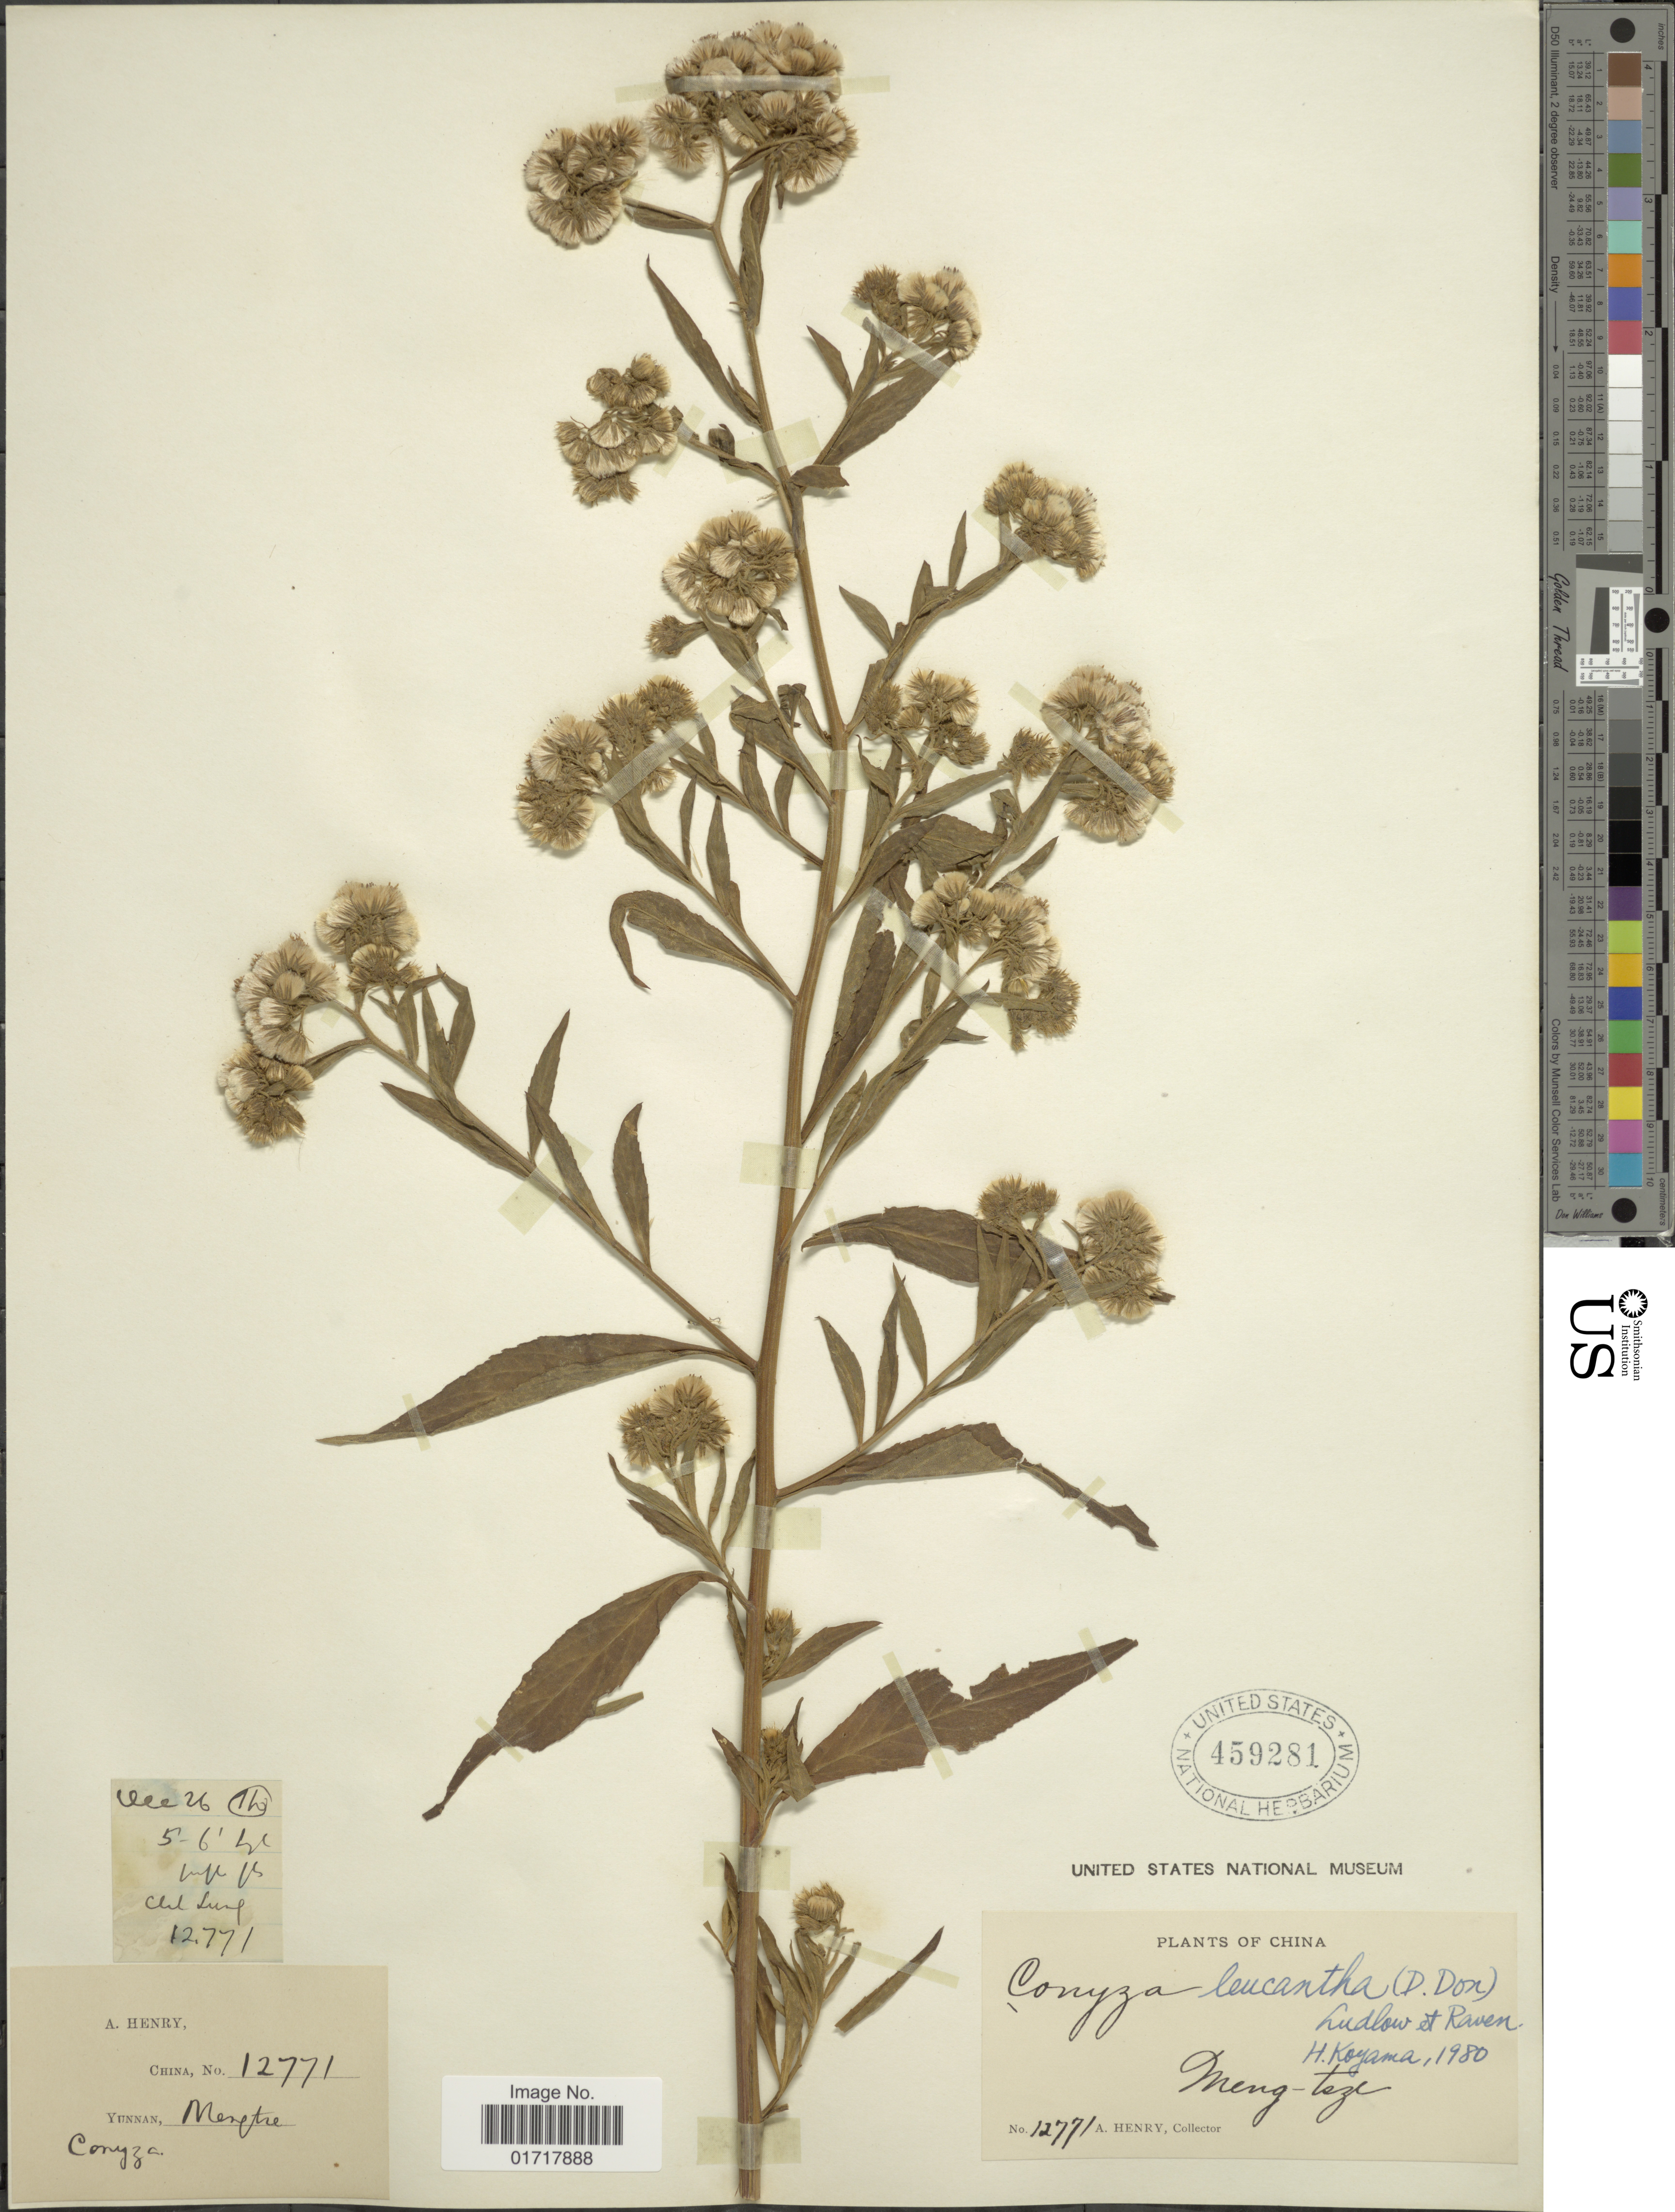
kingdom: Plantae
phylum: Tracheophyta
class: Magnoliopsida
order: Asterales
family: Asteraceae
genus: Conyza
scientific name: Conyza leucantha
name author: (D. Don) Ludlow & P.H. Raven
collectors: A. Henry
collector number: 12771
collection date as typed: Transcribed d/m/y: 5/6/41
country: China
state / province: Yunnan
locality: Meng-tsze.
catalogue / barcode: US 459281